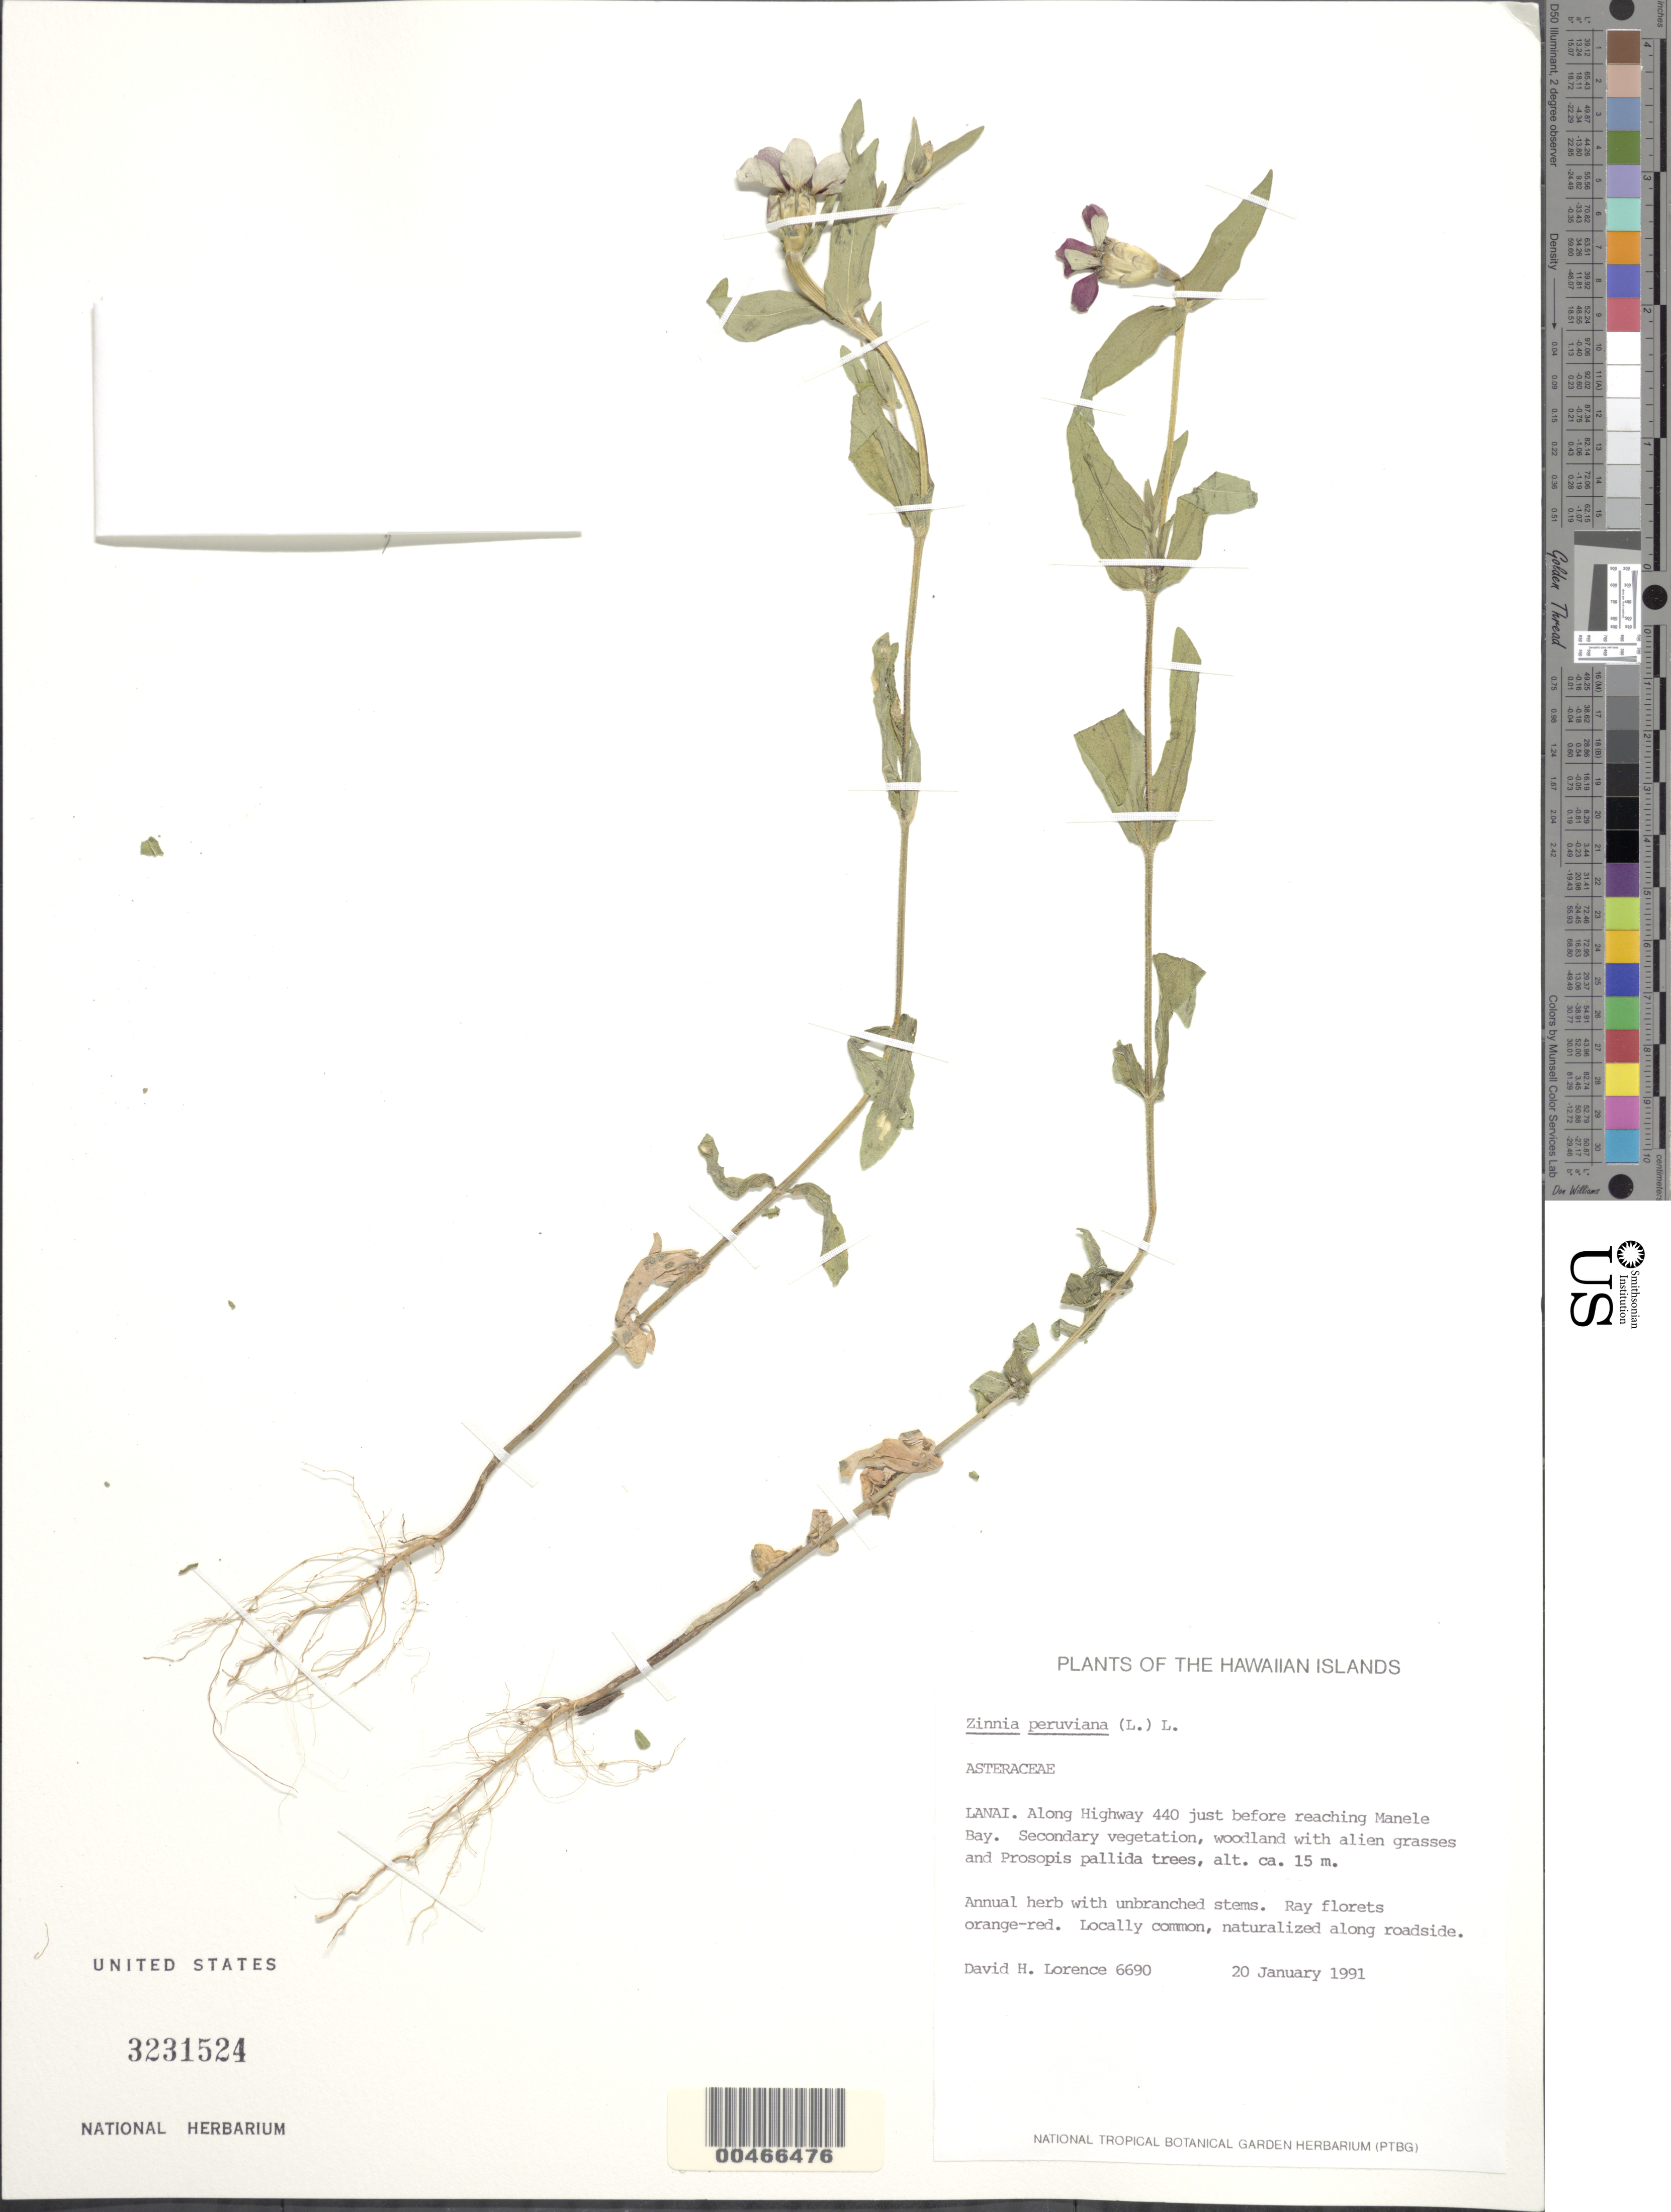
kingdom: Plantae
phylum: Tracheophyta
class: Magnoliopsida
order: Asterales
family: Asteraceae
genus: Zinnia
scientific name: Zinnia peruviana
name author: (L.) L.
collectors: D. Lorence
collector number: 6690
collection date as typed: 20 Jan 1991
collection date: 1991-01-20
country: United States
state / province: Hawaii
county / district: Maui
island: Lana'i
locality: Along Highway 440 just before reaching Manele Bay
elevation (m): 15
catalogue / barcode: US 3231524